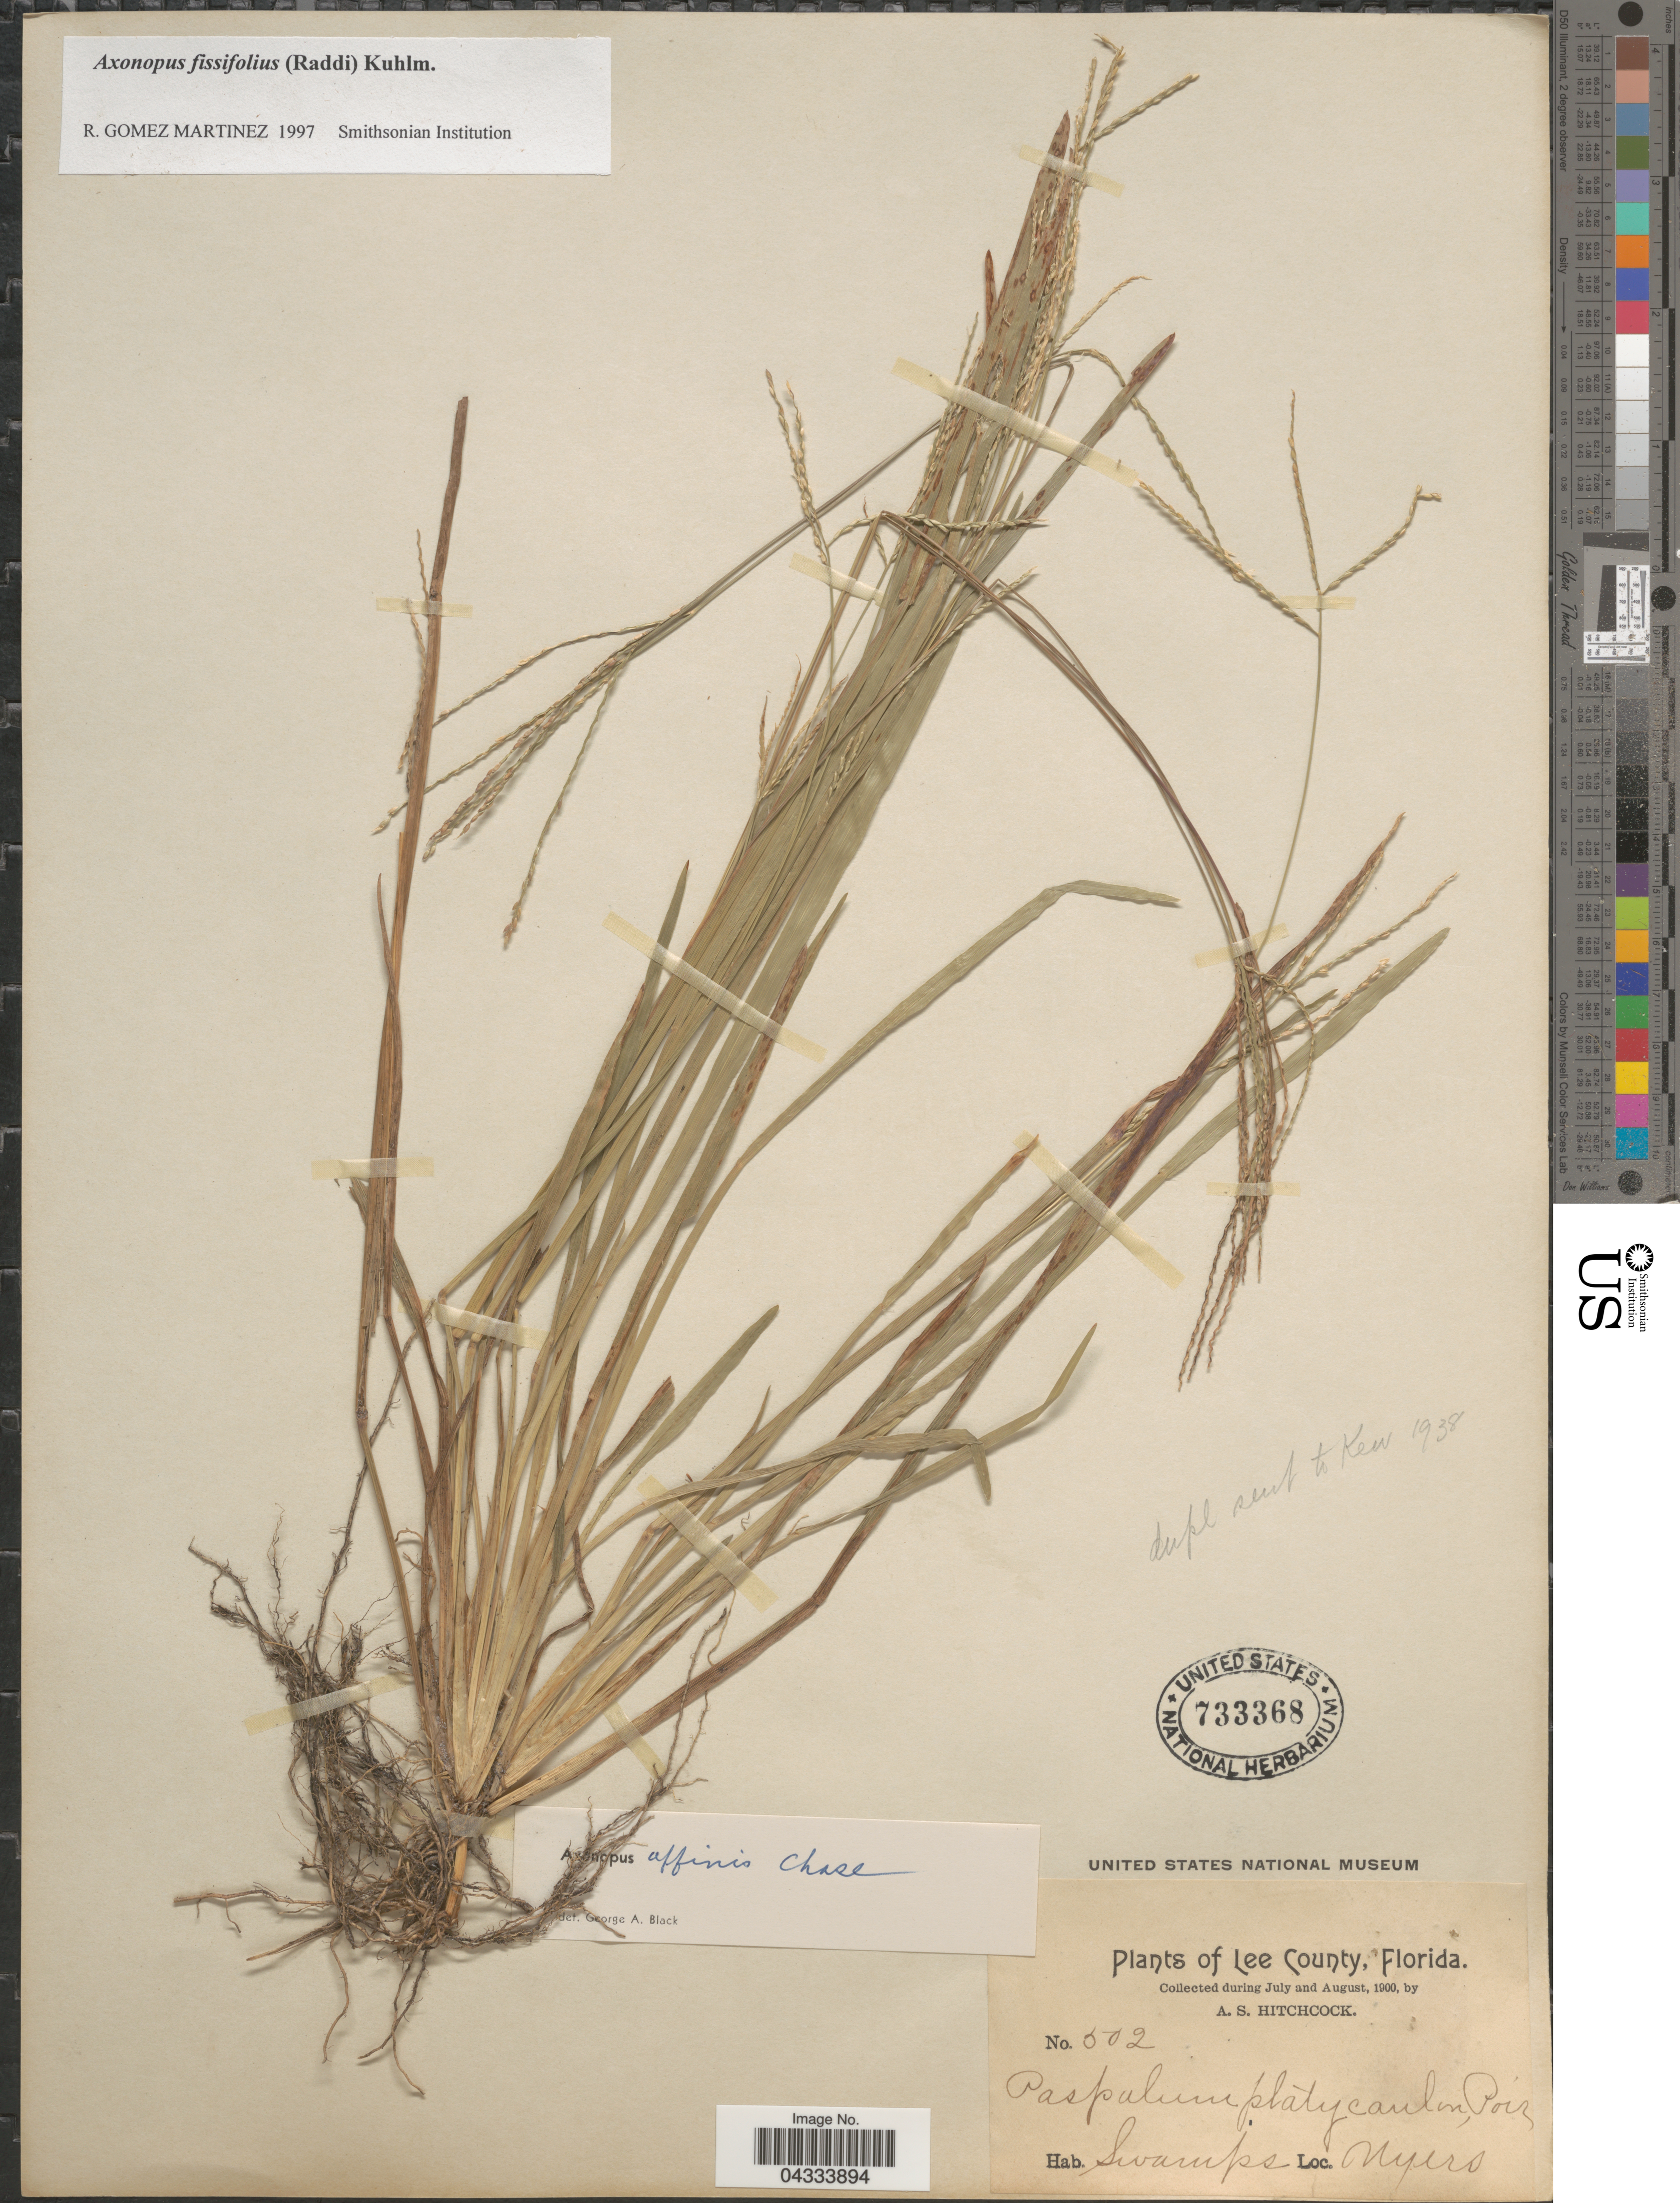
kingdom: Plantae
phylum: Tracheophyta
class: Liliopsida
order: Poales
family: Poaceae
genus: Axonopus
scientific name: Axonopus fissifolius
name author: (Raddi) Kuhlm.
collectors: A. S. Hitchcock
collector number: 502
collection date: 1900-07/1900-08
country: United States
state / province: Florida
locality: Lee County. Myers.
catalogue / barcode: US 733368